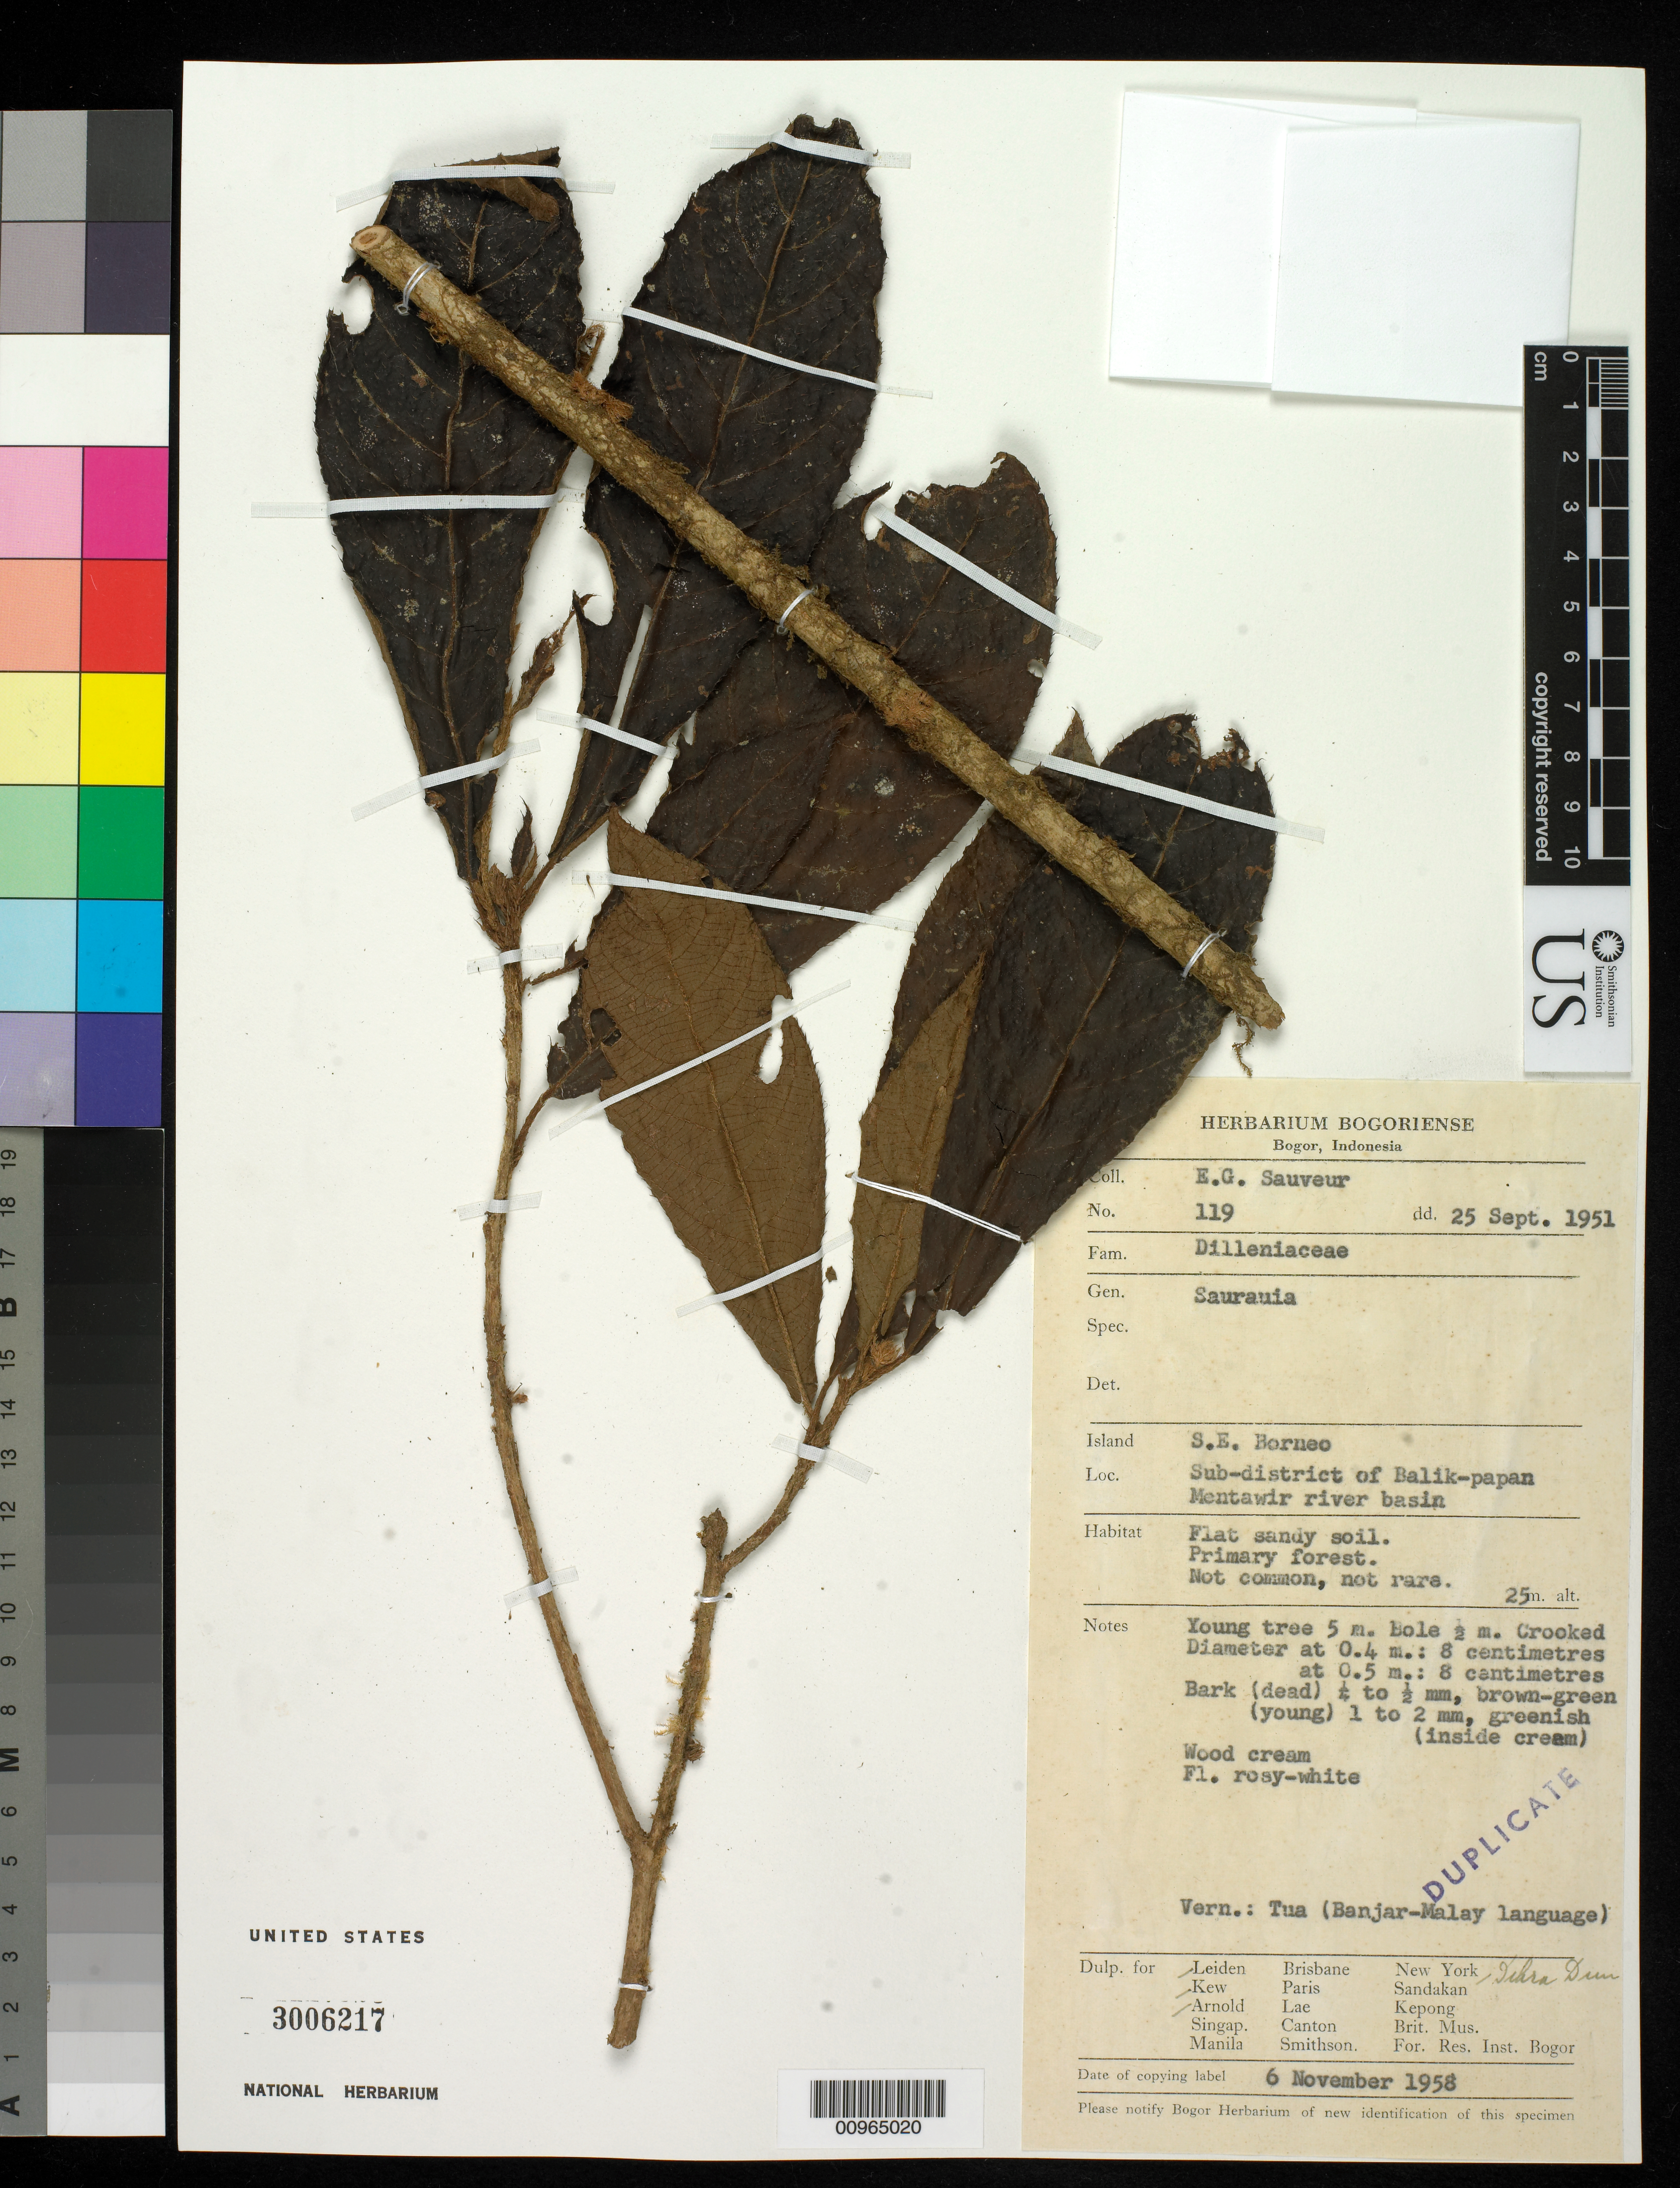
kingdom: Plantae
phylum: Tracheophyta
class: Magnoliopsida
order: Ericales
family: Actinidiaceae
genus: Saurauia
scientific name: Saurauia sp.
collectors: E.G. Sauveur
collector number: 119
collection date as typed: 25 Sep 1951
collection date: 1951-09-25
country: Indonesia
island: Borneo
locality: Sub-district of Balik-papan, Mentawir river basin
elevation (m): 25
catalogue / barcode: US 3006217